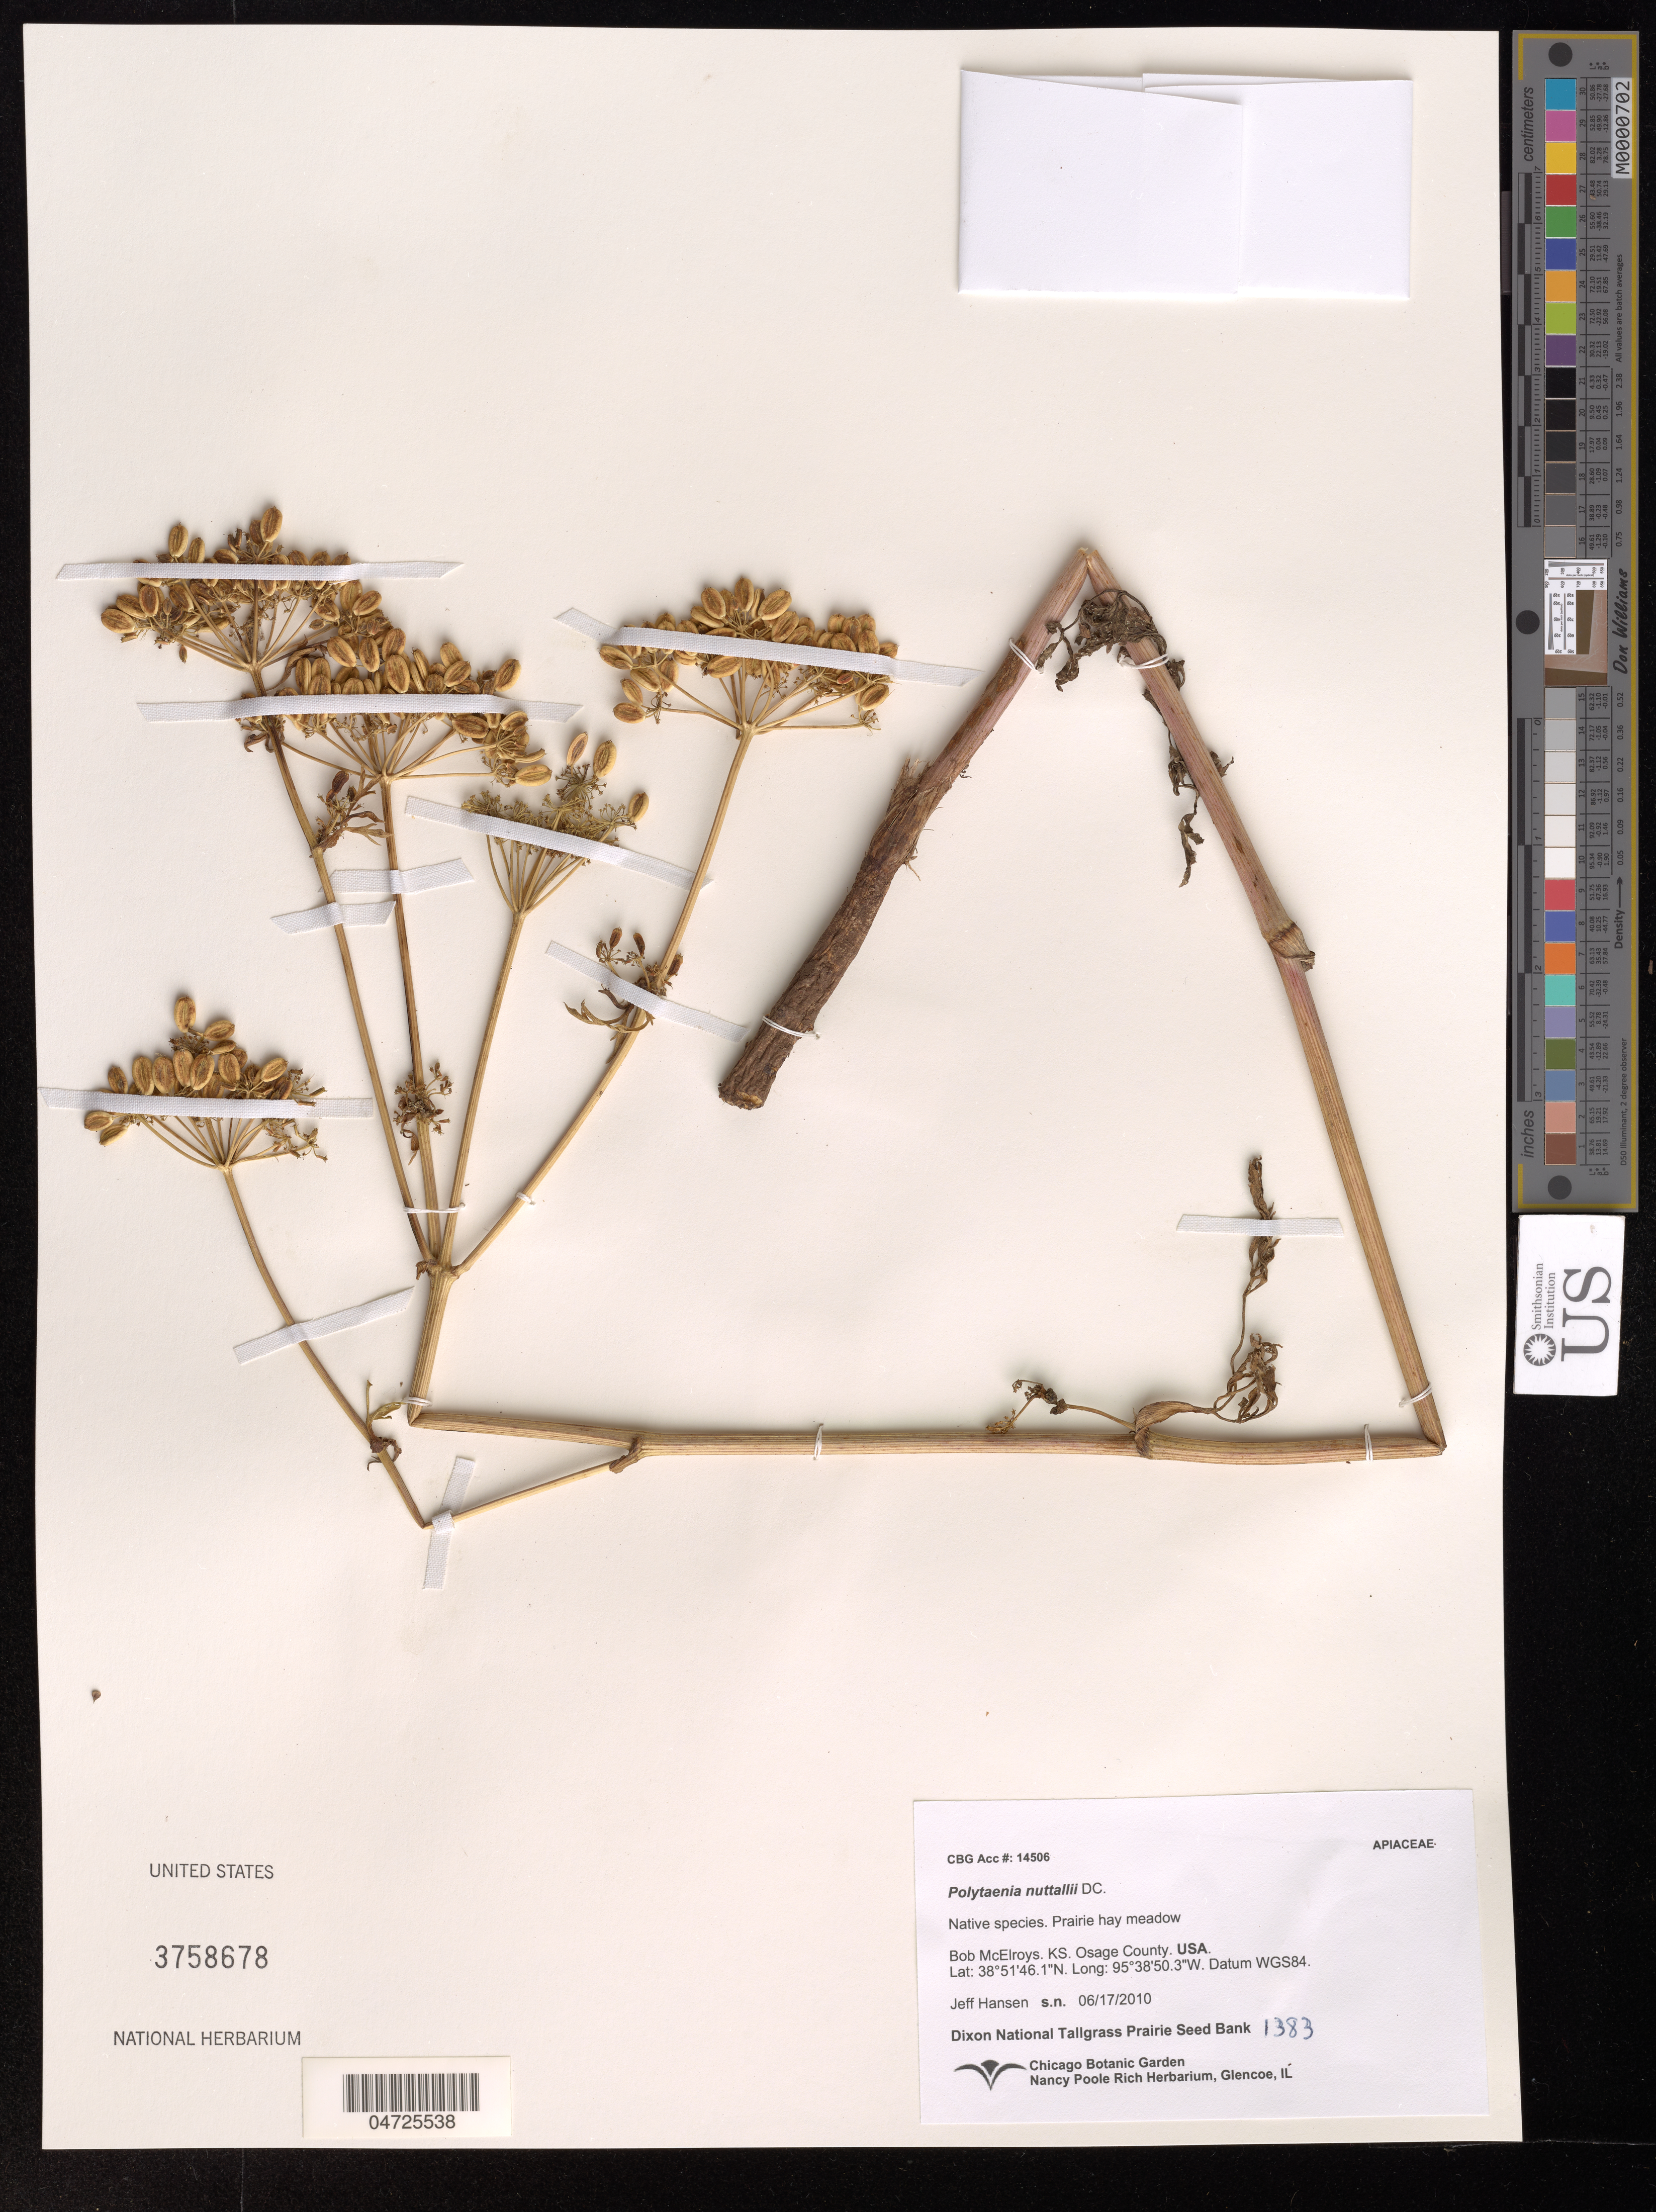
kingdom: Plantae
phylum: Tracheophyta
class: Magnoliopsida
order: Apiales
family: Apiaceae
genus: Polytaenia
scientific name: Polytaenia nuttallii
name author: DC.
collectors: J. Hansen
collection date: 2010-06-17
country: United States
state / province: Kansas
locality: Bob McElroys. Osage County. Datum WGS84.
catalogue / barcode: US 3758678